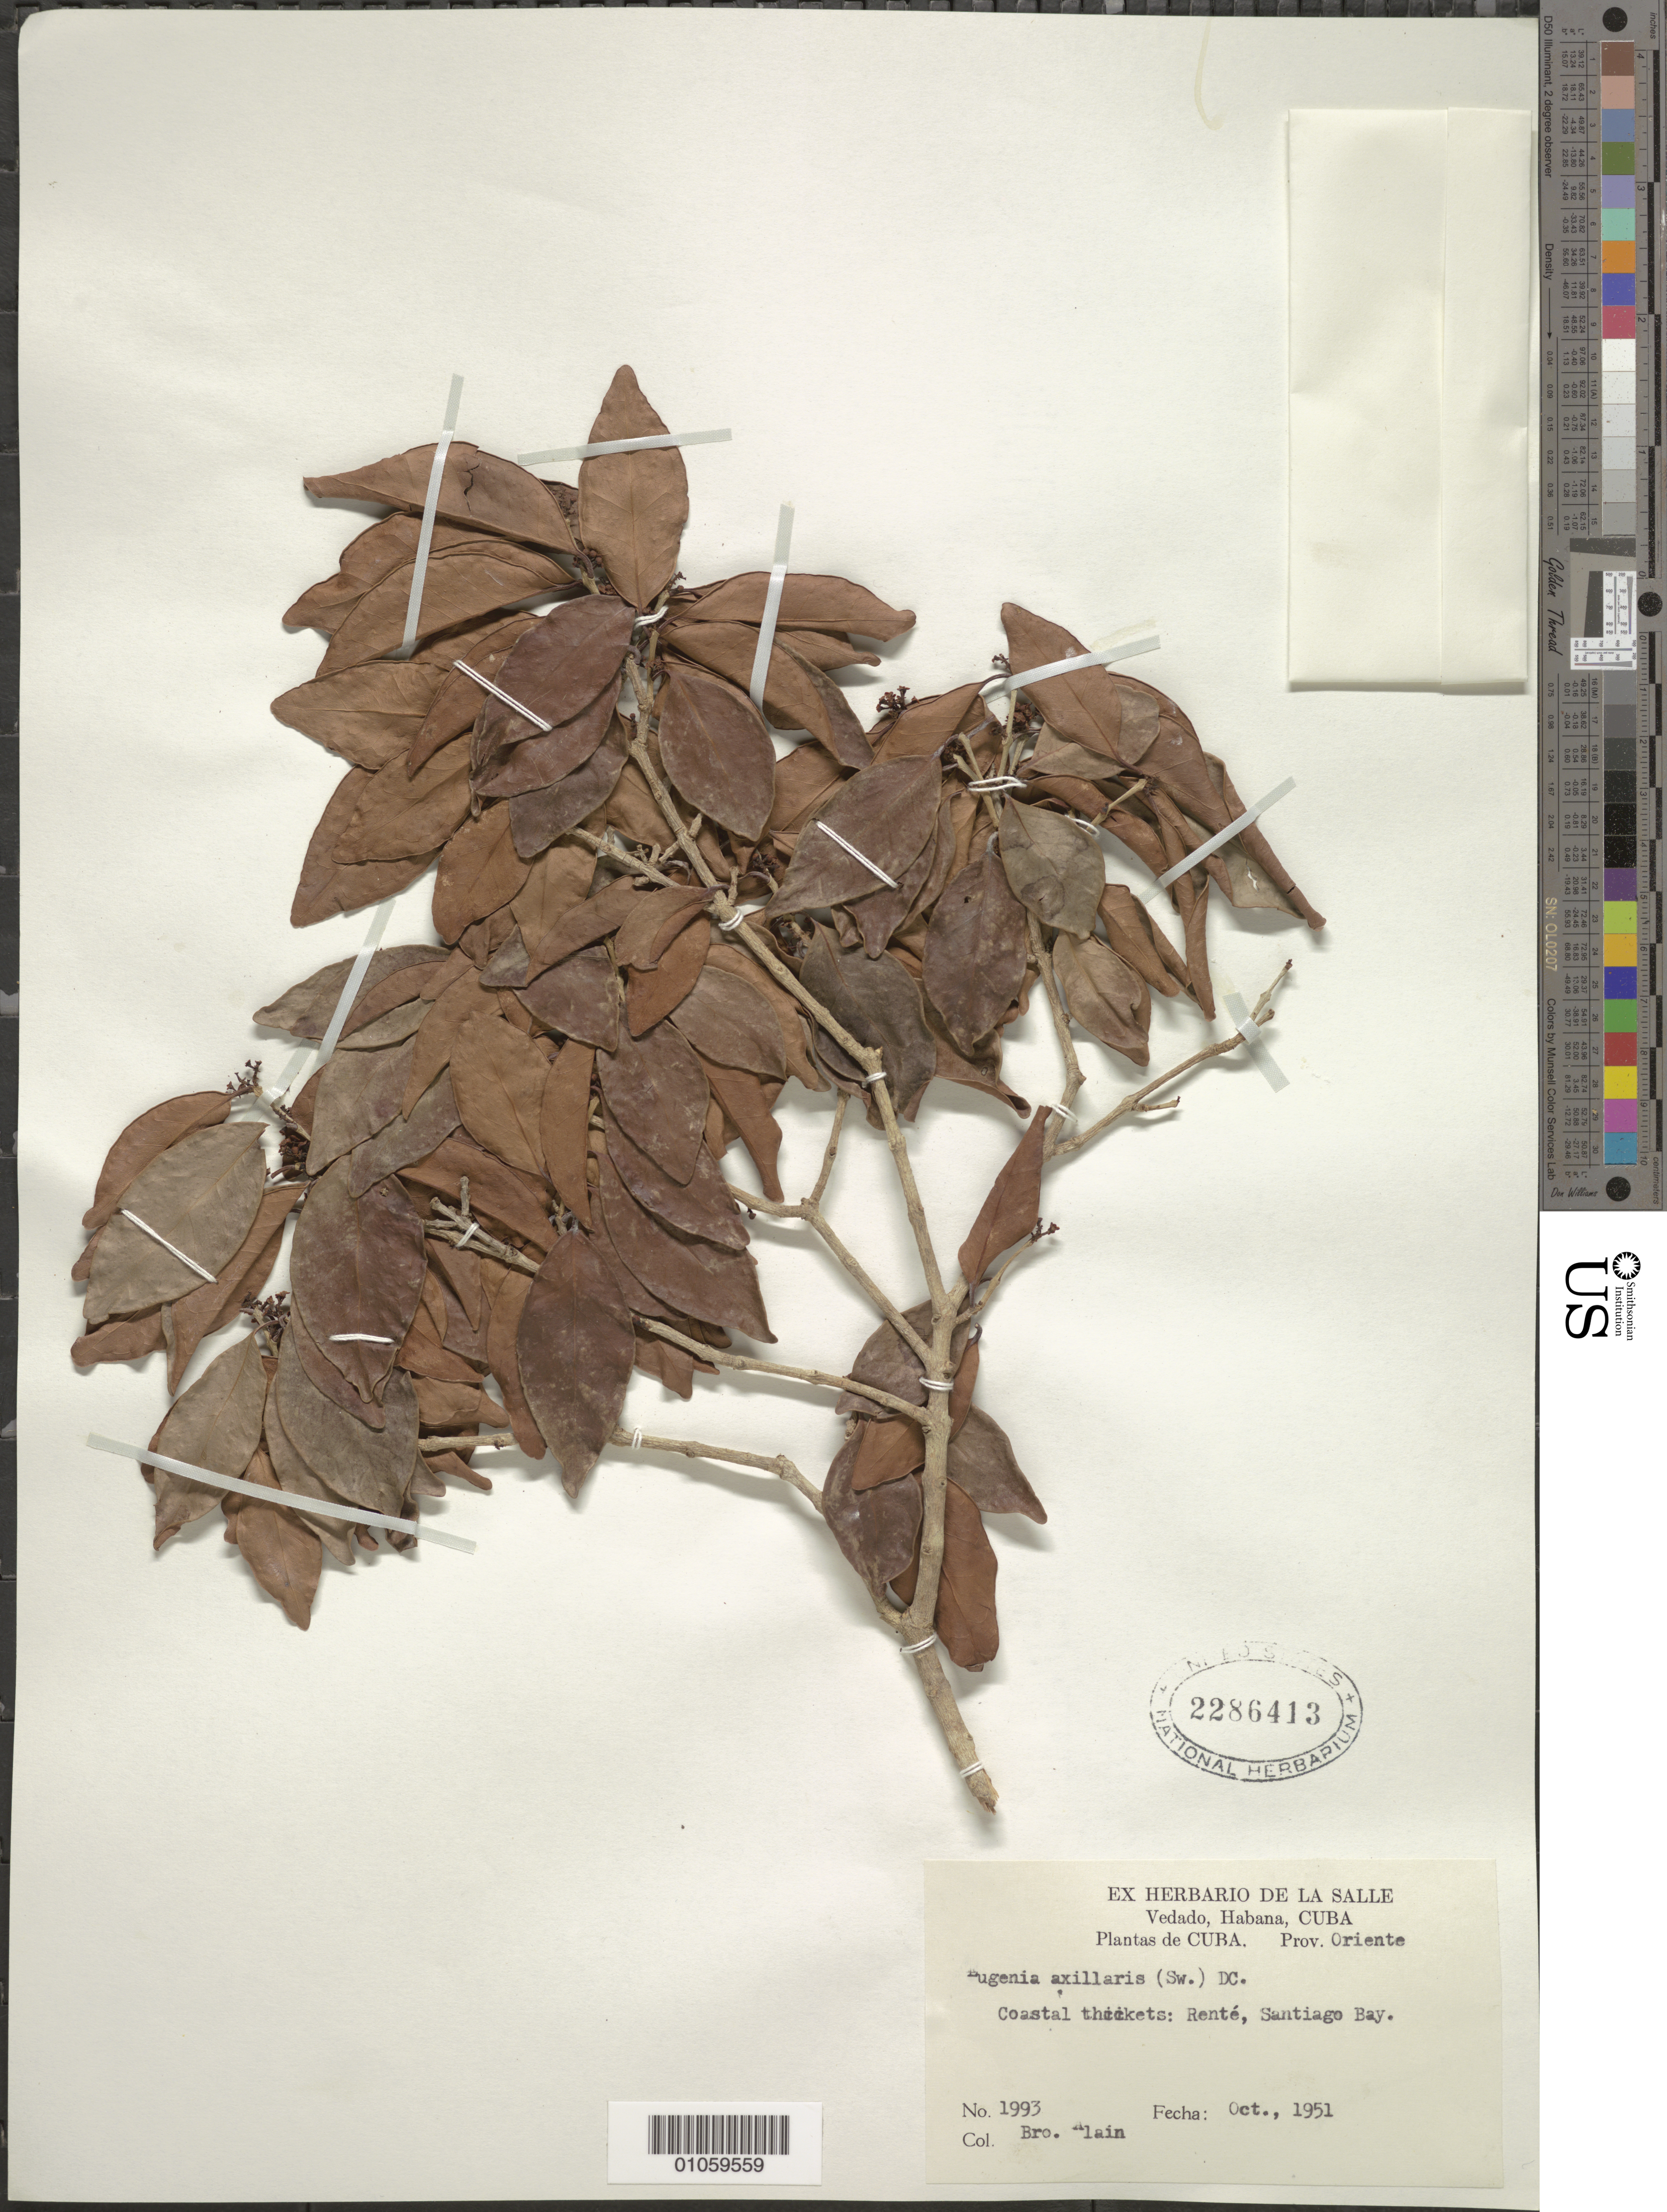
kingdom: Plantae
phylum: Tracheophyta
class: Magnoliopsida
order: Myrtales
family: Myrtaceae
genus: Eugenia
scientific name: Eugenia axillaris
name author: (Sw.) Willd.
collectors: A. H. Liogier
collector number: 1993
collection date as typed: Oct 1951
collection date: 1951-10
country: Cuba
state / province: Santiago de Cuba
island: Cuba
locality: Renté, Santiago Bay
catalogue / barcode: US 2286413